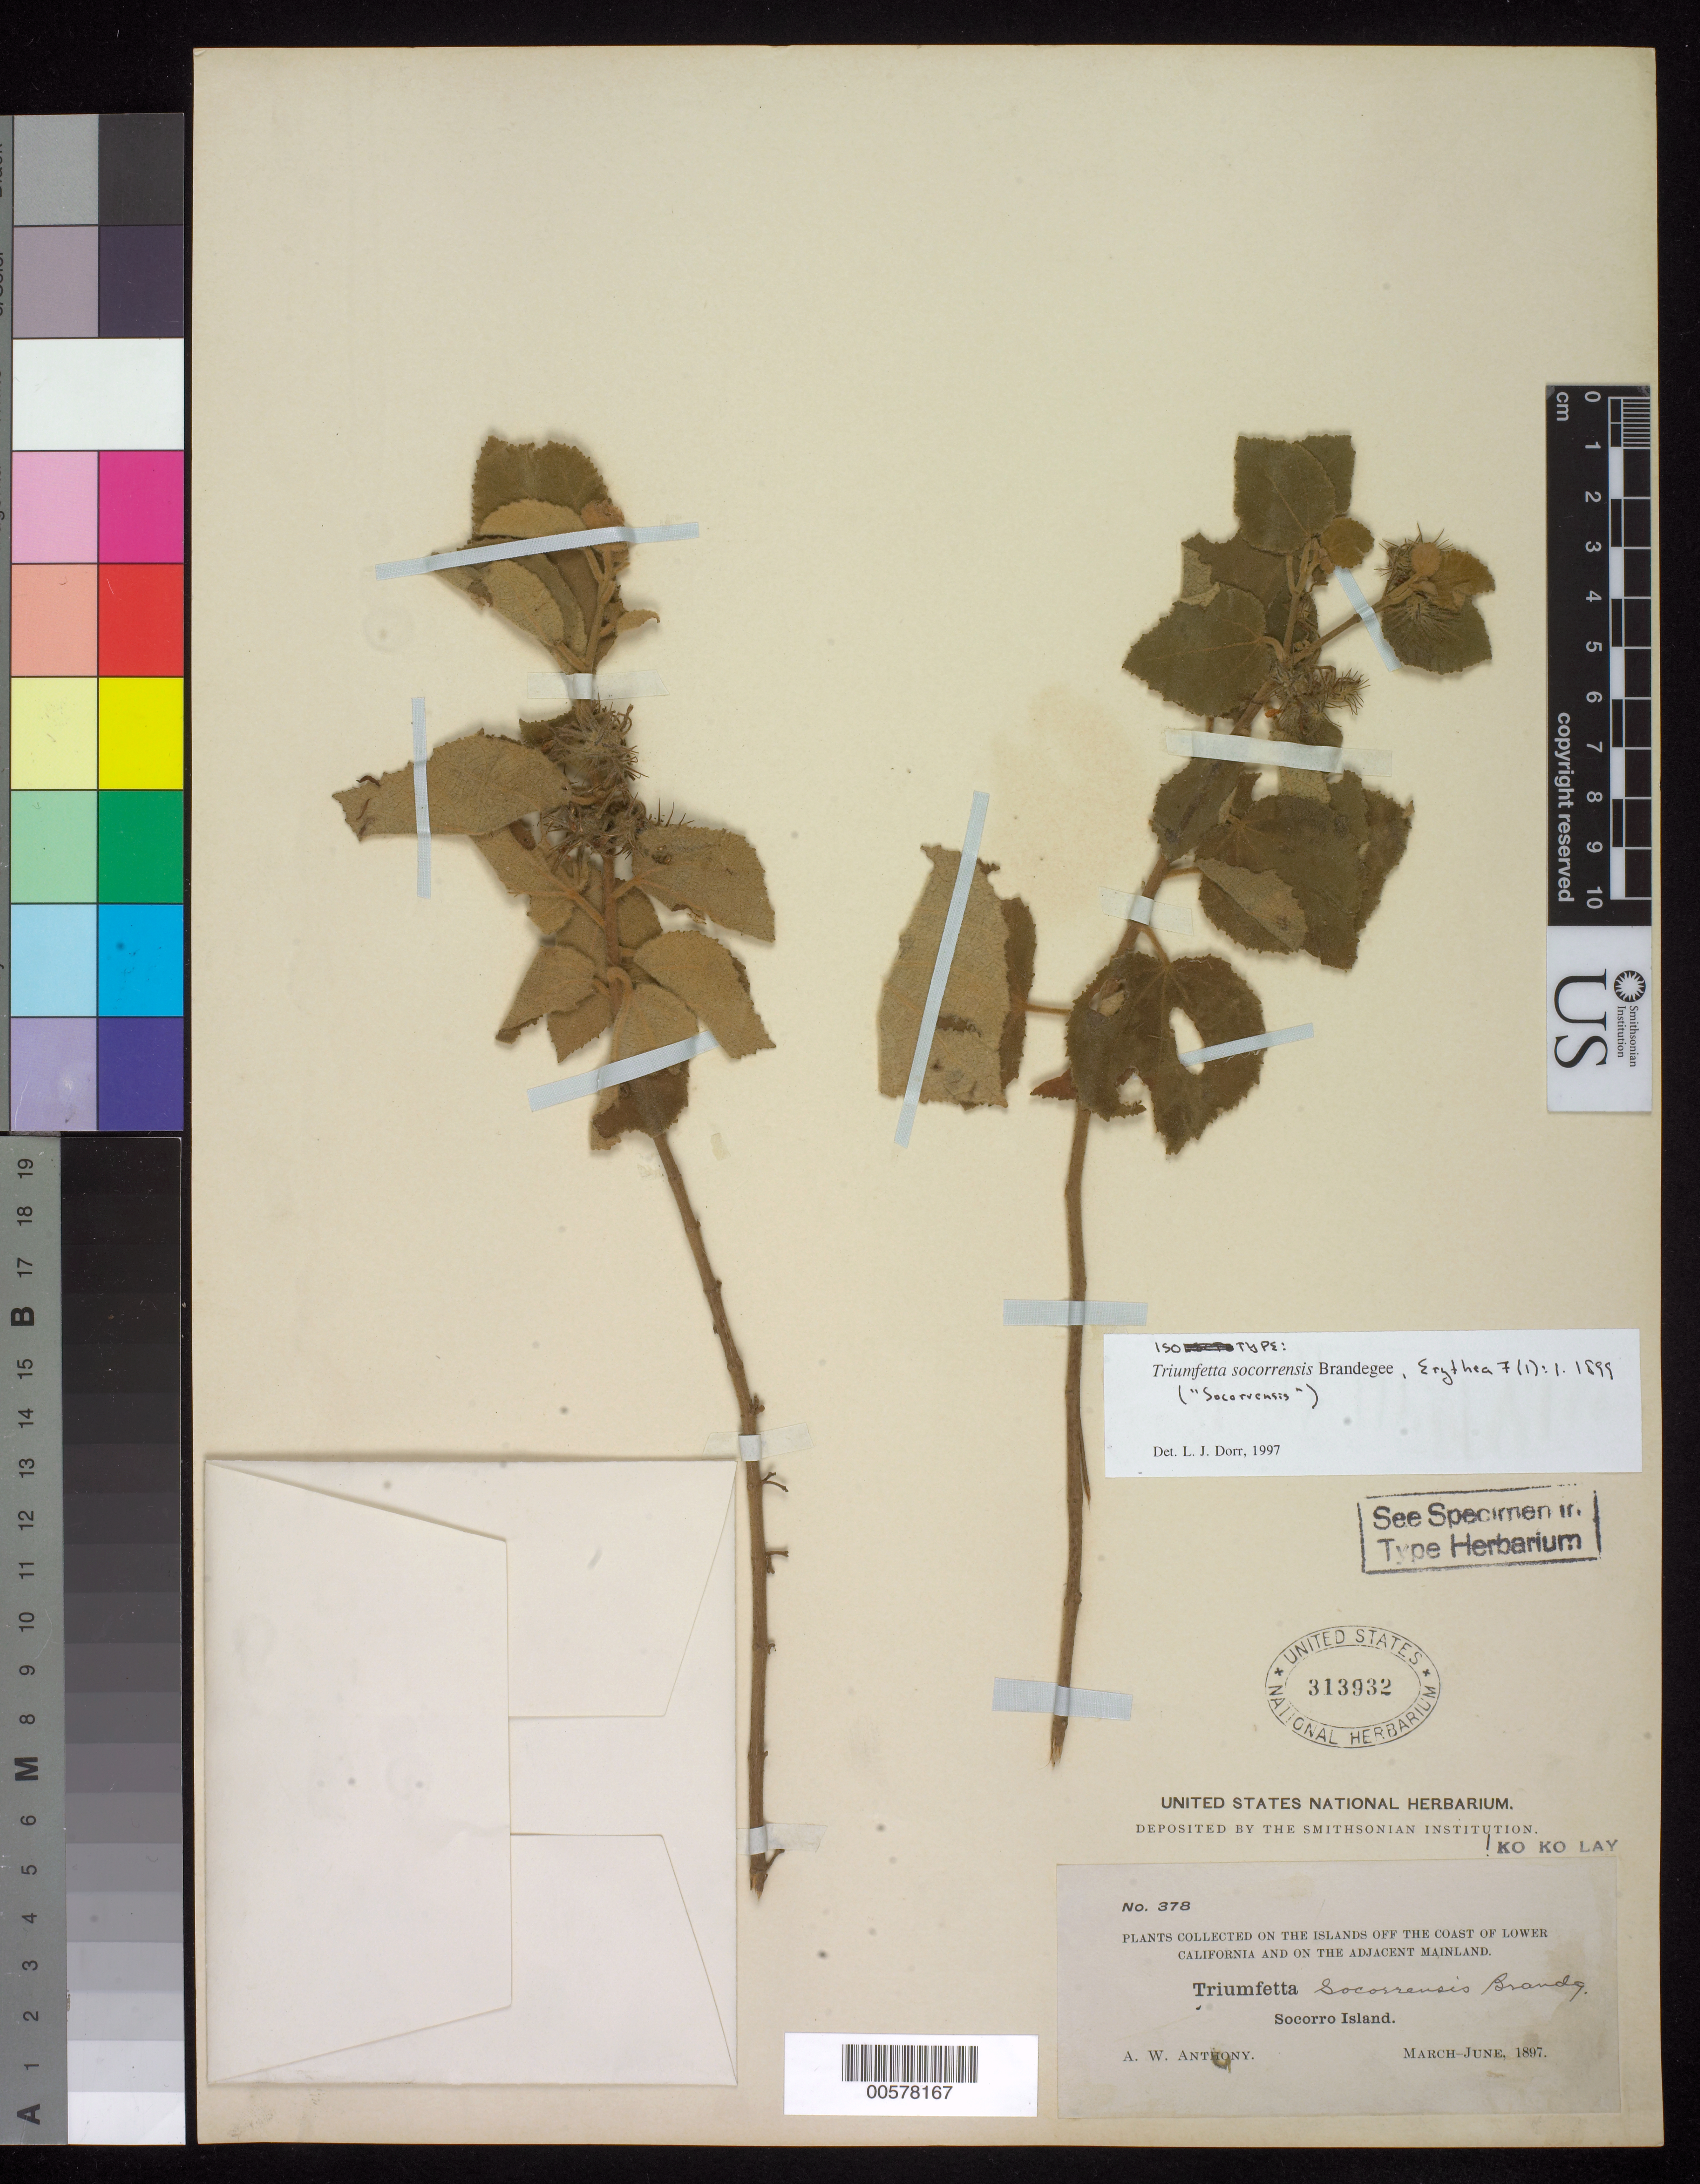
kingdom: Plantae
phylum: Tracheophyta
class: Magnoliopsida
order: Malvales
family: Malvaceae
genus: Triumfetta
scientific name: Triumfetta socorrensis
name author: Brandegee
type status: Isotype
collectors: A. W. Anthony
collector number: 378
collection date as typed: Mar 1897 to -- Jun 1897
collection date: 1897-03/1897-06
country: Mexico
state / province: Colima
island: Socorro Island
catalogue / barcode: US 313932